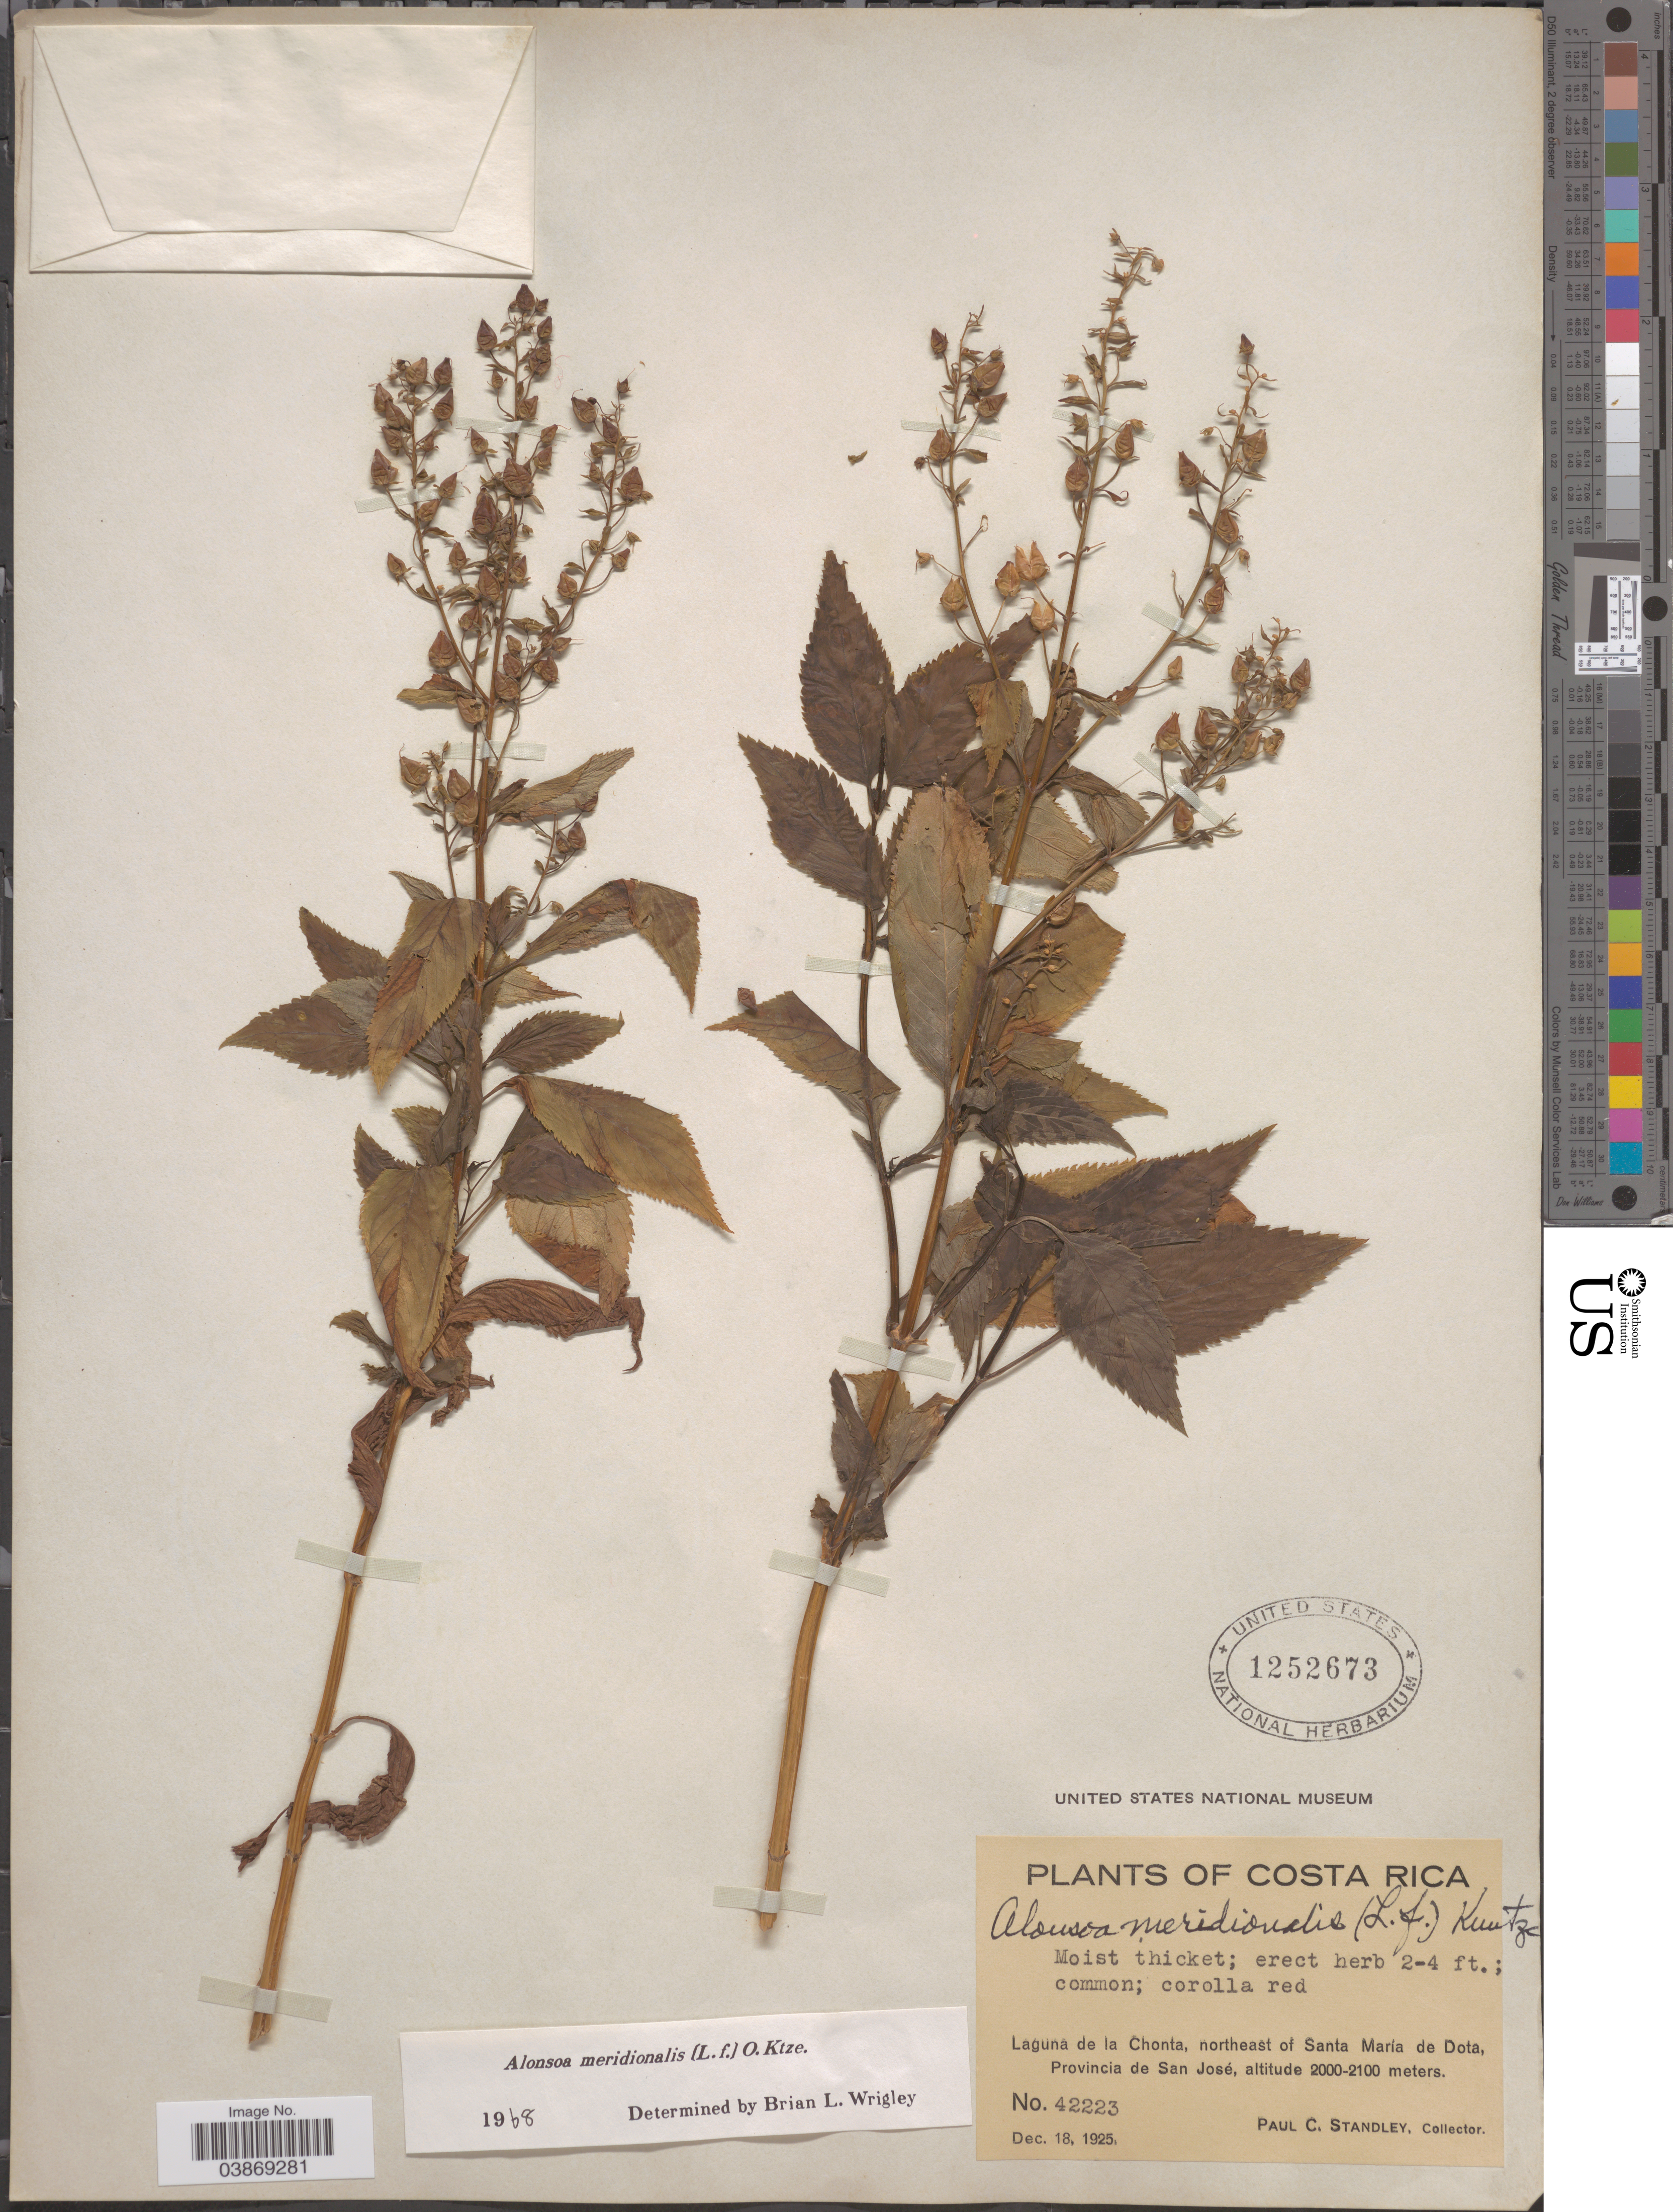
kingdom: Plantae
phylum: Tracheophyta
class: Magnoliopsida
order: Lamiales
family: Scrophulariaceae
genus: Alonsoa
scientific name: Alonsoa meridionalis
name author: (L. f.) Kuntze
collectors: P. C. Standley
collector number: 42223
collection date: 1925-12-18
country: Costa Rica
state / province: San José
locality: Laguna de la Chonta, northeast of Santa María de Dota.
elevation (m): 2000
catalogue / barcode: US 1252673